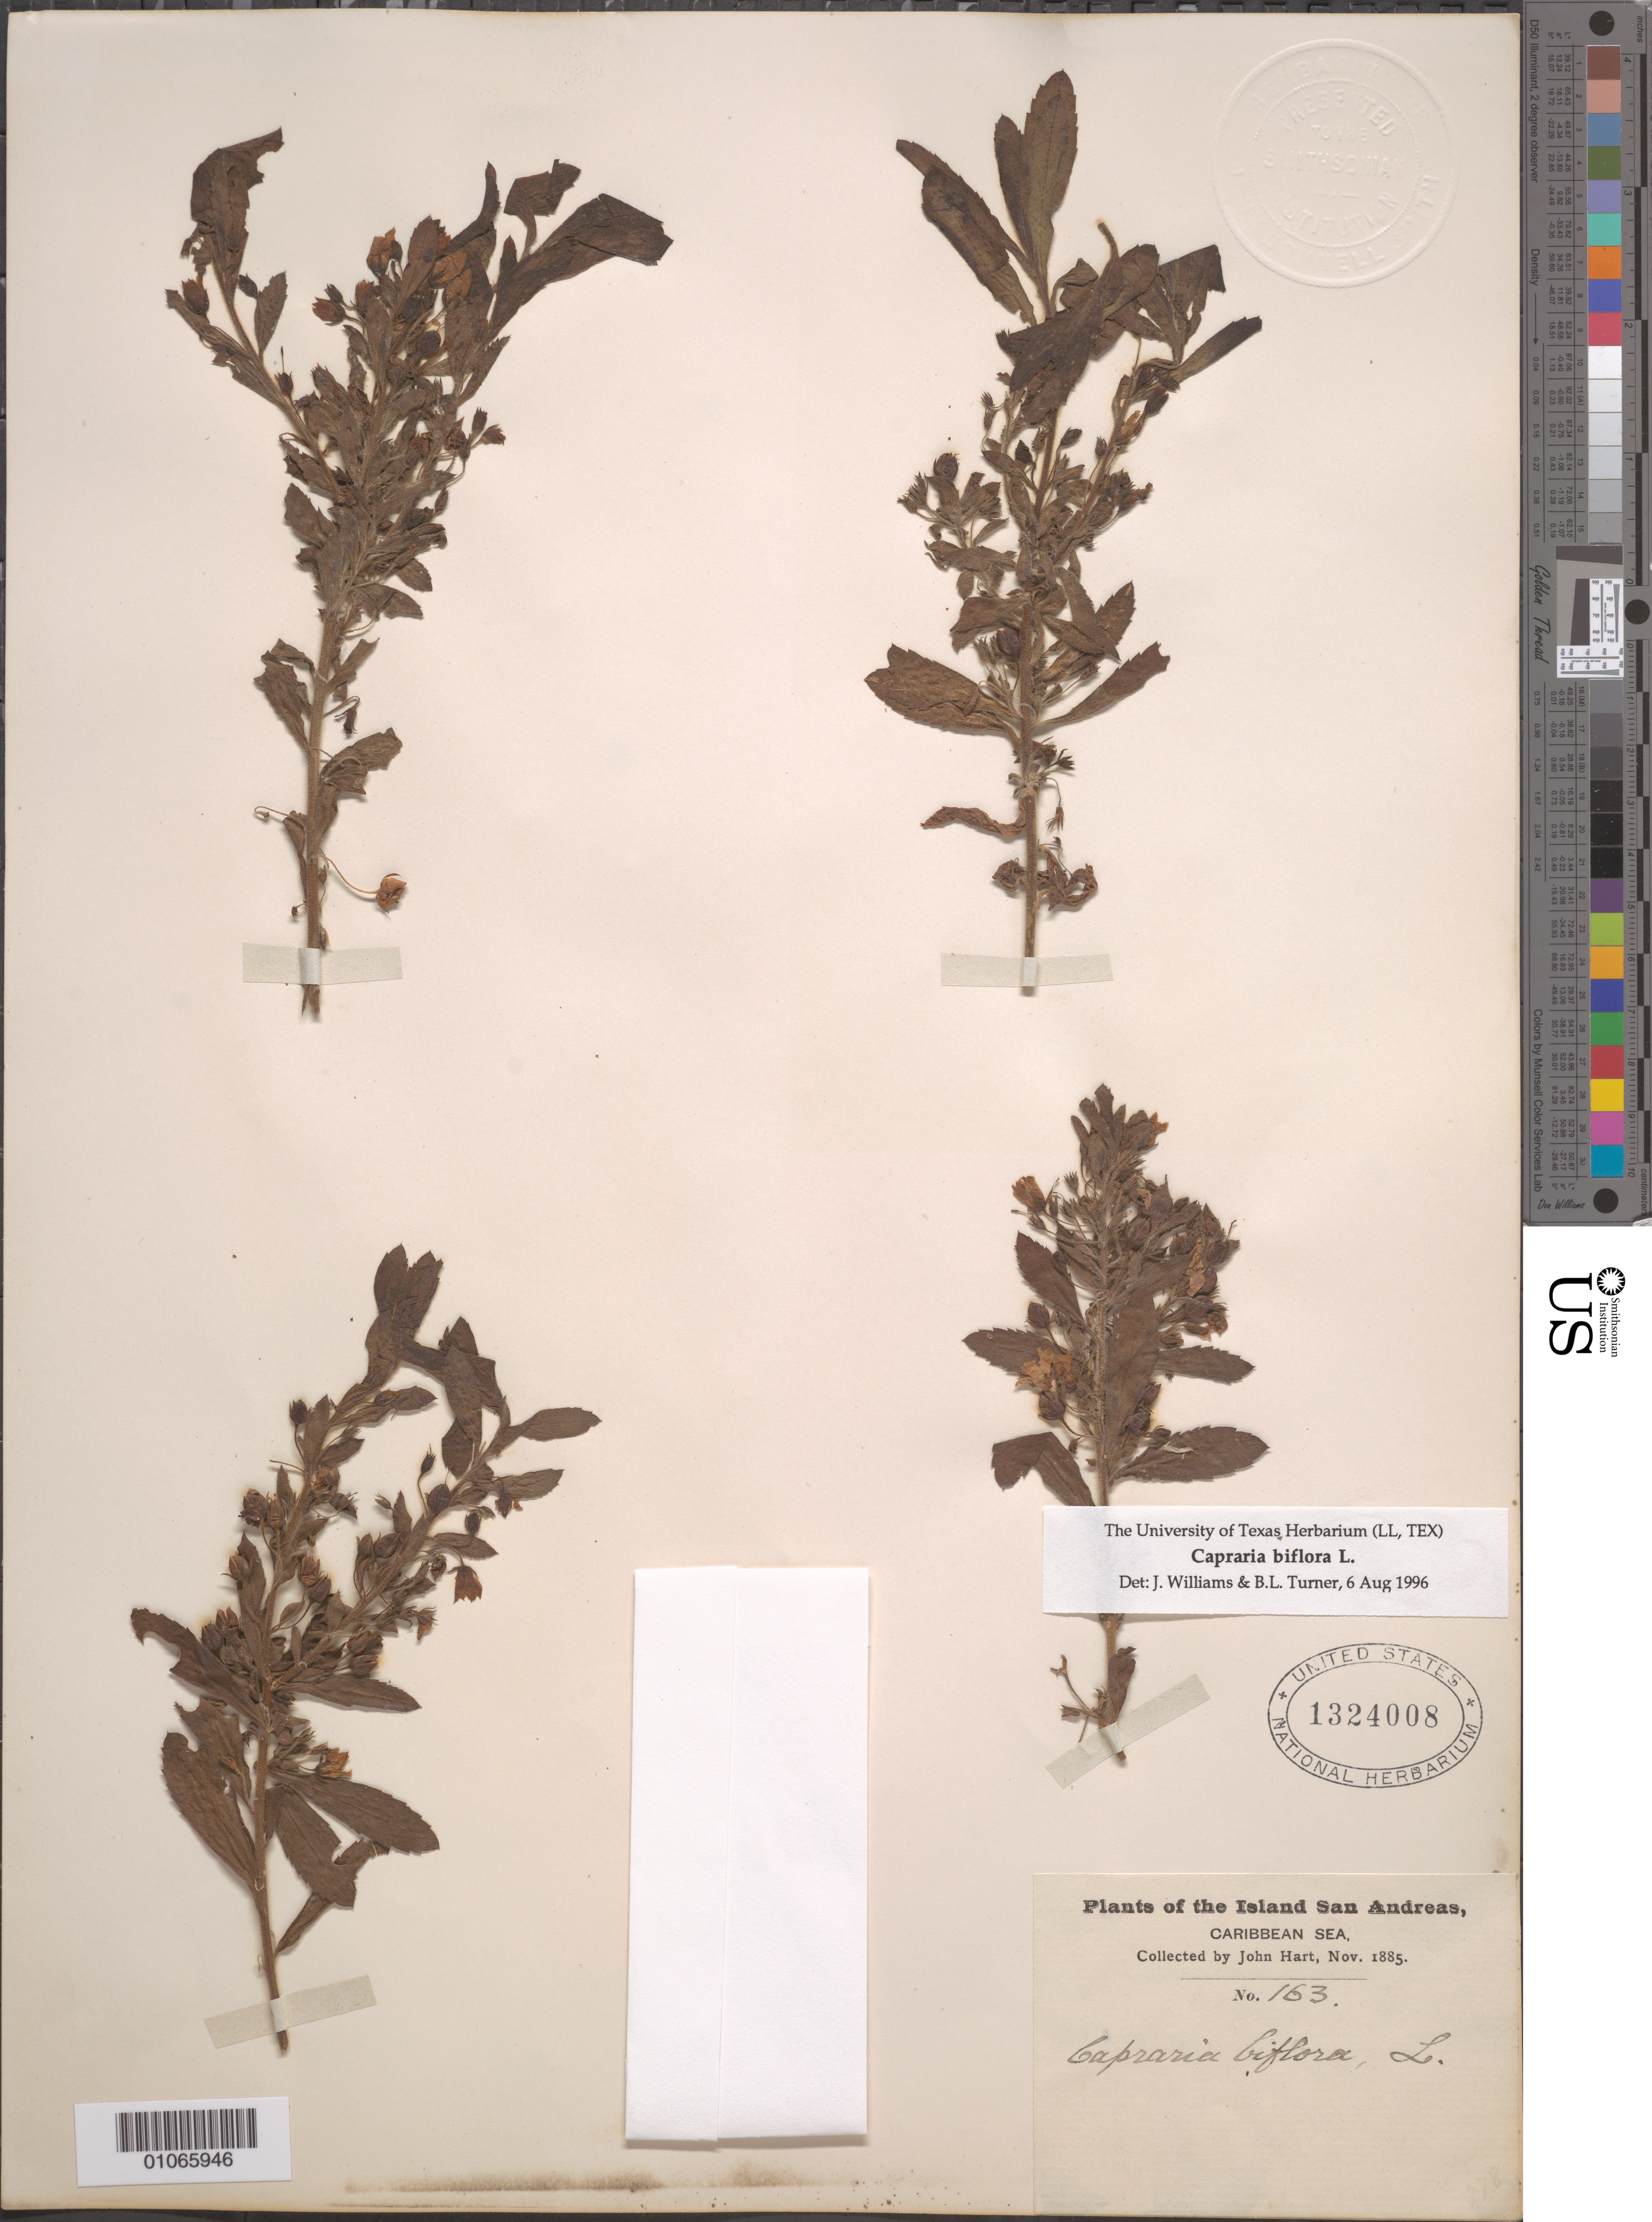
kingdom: Plantae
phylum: Tracheophyta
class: Magnoliopsida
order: Lamiales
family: Scrophulariaceae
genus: Capraria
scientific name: Capraria biflora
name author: L.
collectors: J. Hart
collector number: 163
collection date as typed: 10 Jan 1885 to 31 Dec 1885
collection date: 1885-01-10/1885-12-31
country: Colombia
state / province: San Andrés Y Providencia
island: San Andres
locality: San Andreas Island.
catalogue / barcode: US 1324008